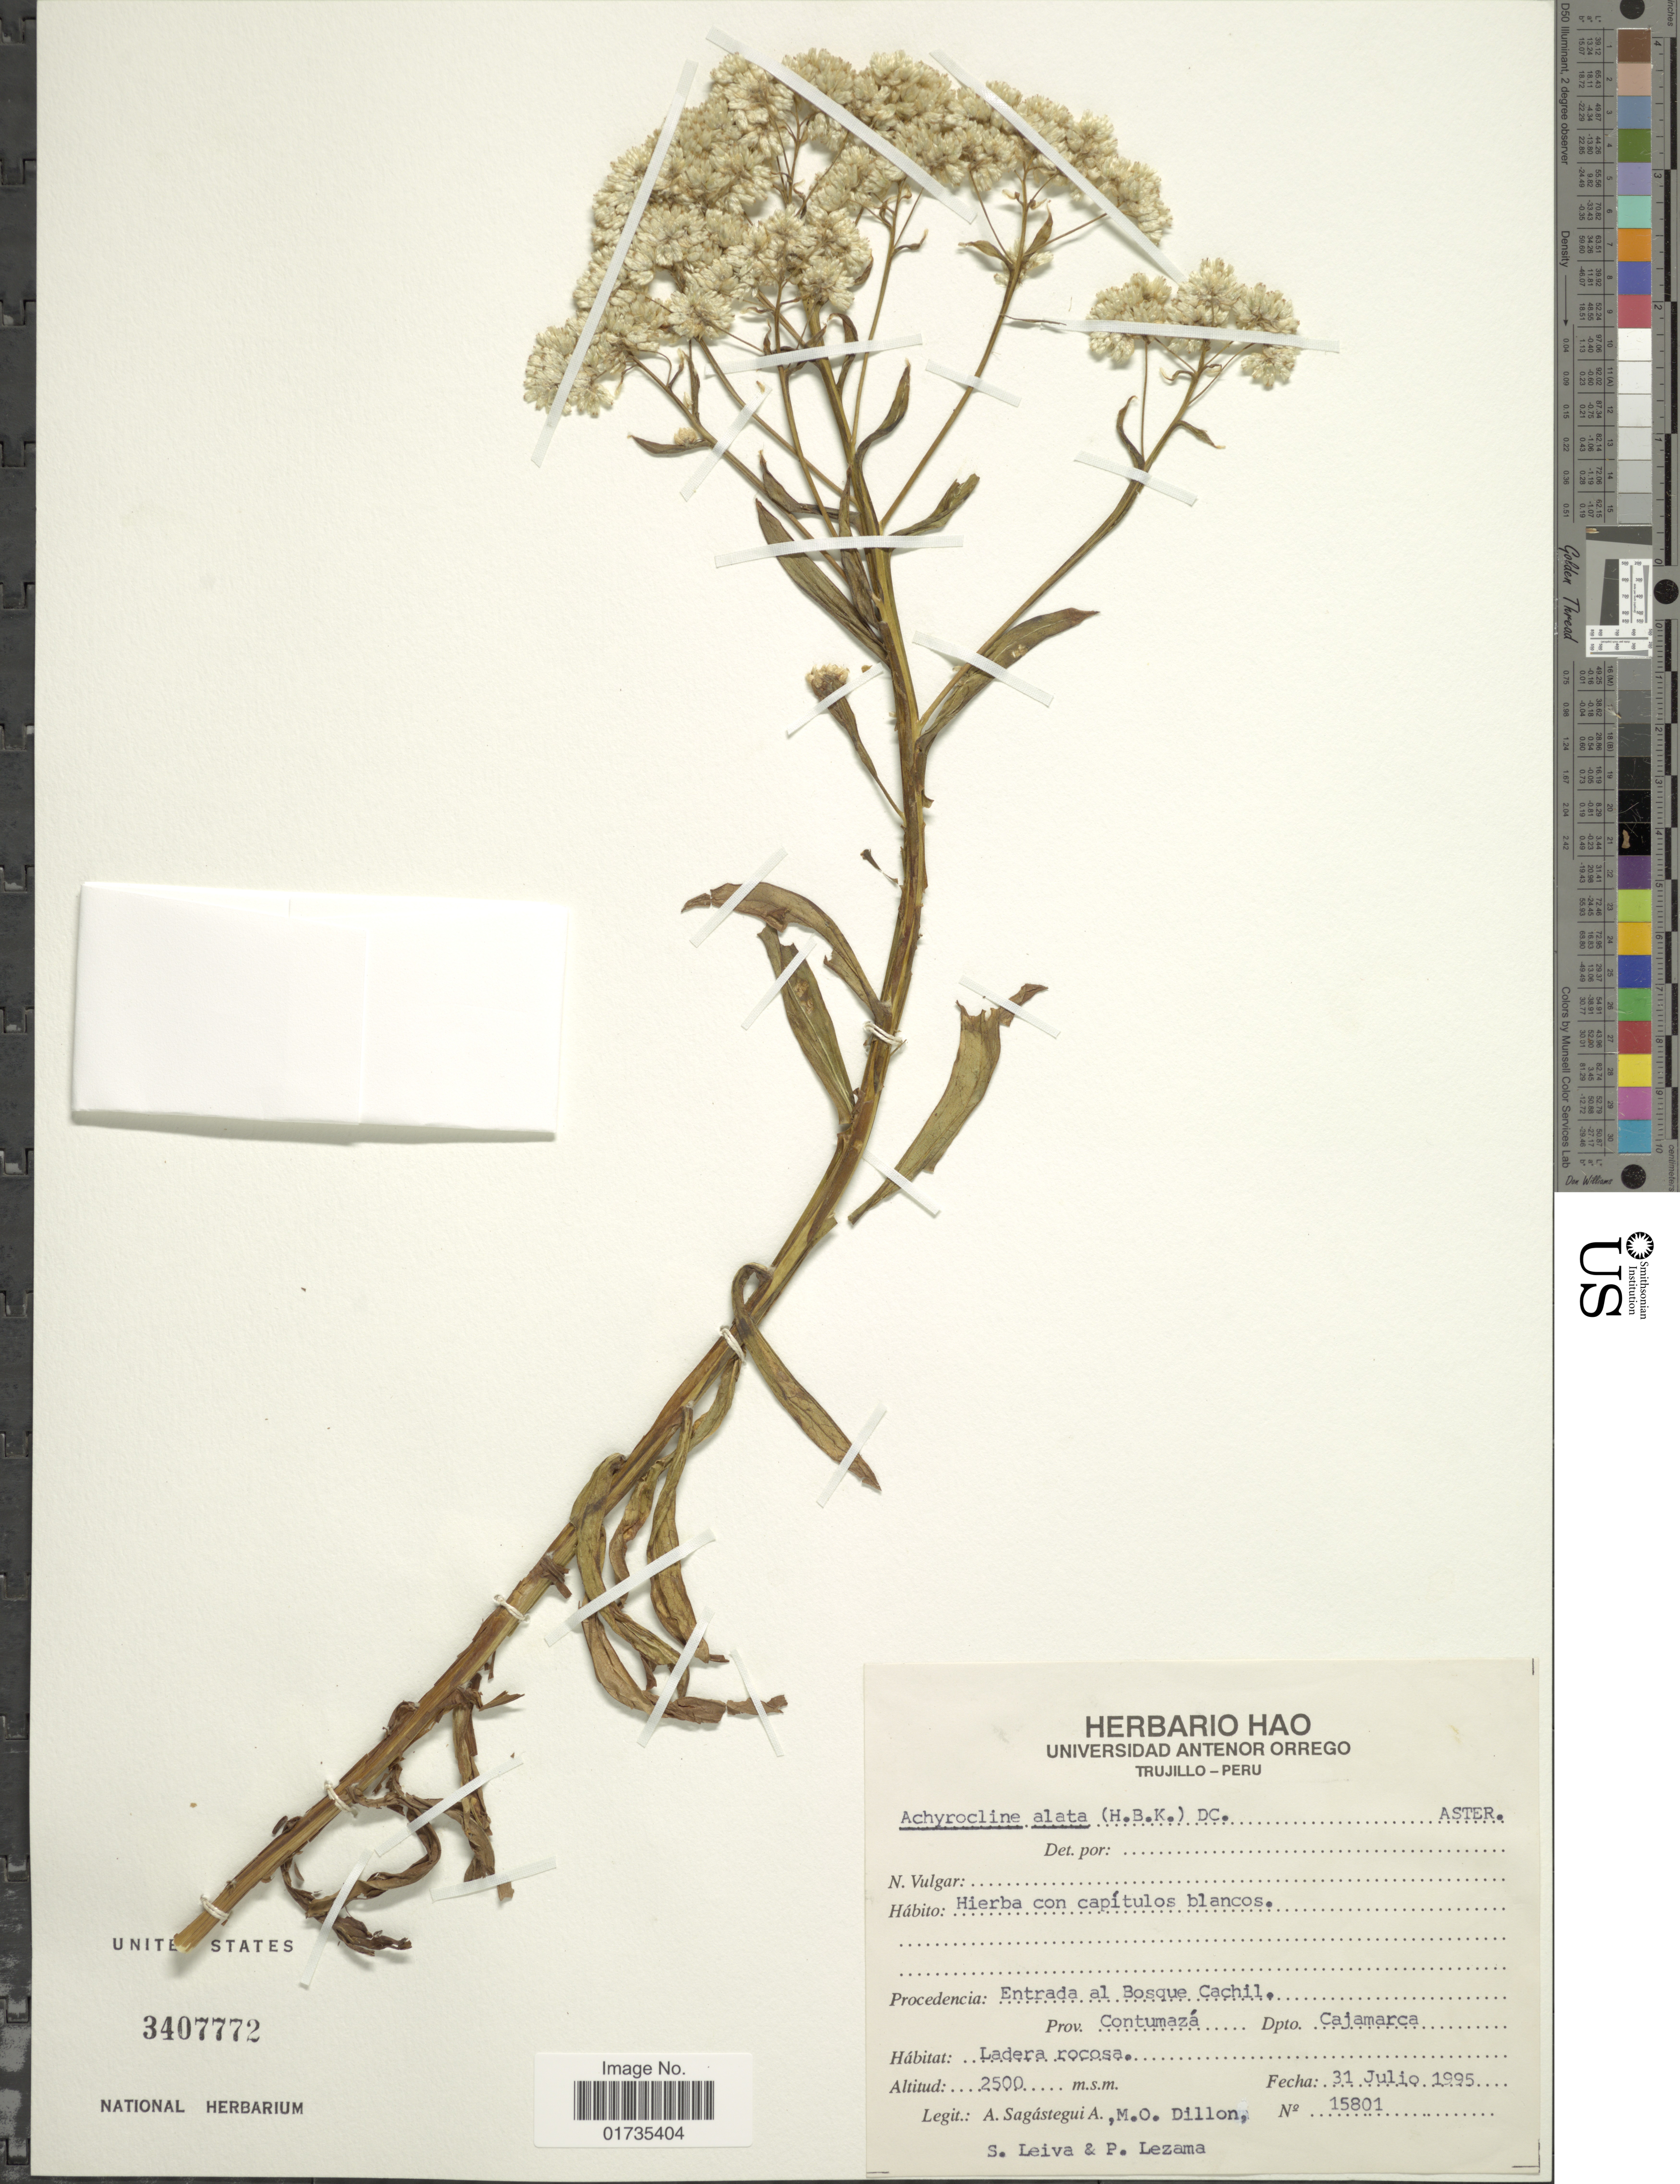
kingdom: Plantae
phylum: Tracheophyta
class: Magnoliopsida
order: Asterales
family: Asteraceae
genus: Achyrocline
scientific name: Achyrocline alata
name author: (Kunth) DC.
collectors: A. Sagástegui A., M. O. Dillon, S. Leiva & P. Lezama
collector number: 15801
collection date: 1995-07-31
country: Peru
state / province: Cajamarca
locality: Procedencia: Entrada al bosque Cachil. Prov. Contumaza. Dpto. Cajamarca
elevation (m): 2500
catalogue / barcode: US 3407772